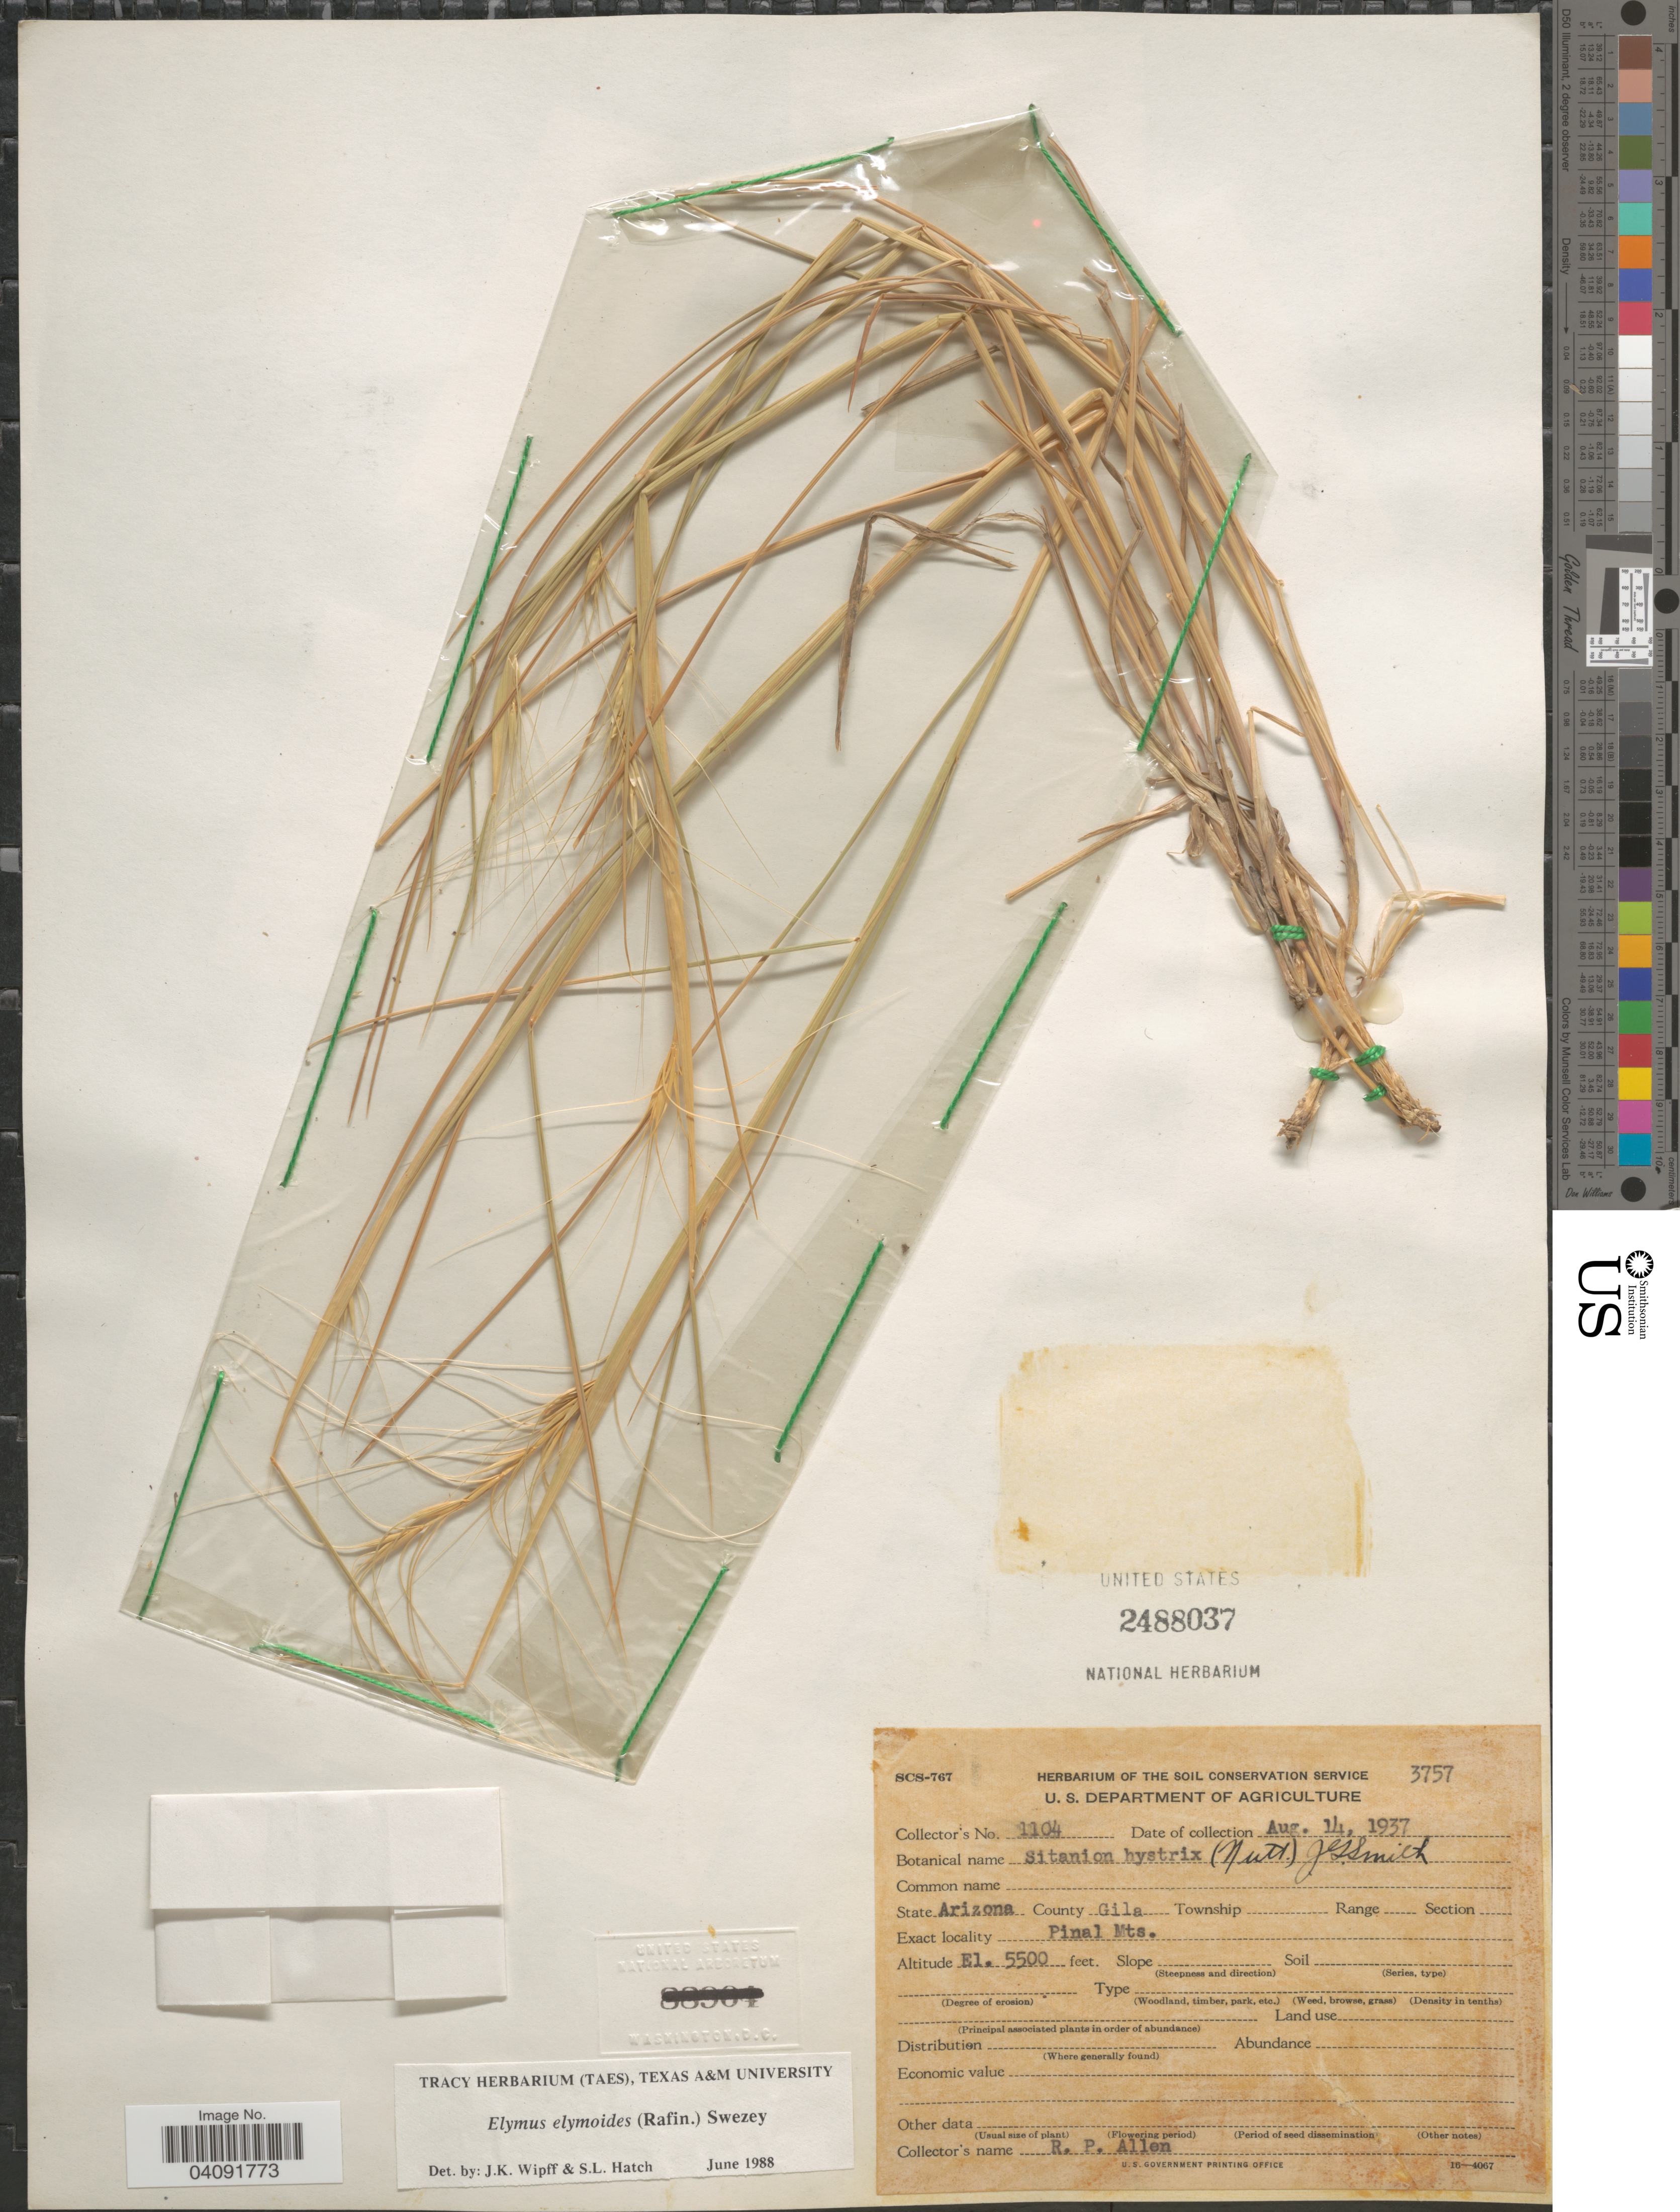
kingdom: Plantae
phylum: Tracheophyta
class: Liliopsida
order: Poales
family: Poaceae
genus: Elymus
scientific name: Elymus elymoides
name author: (Raf.) Swezey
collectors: R. Allen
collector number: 1104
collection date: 1937-08-14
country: United States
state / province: Arizona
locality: County Gila. Pinal Mts.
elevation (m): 1676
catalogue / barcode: US 2488037